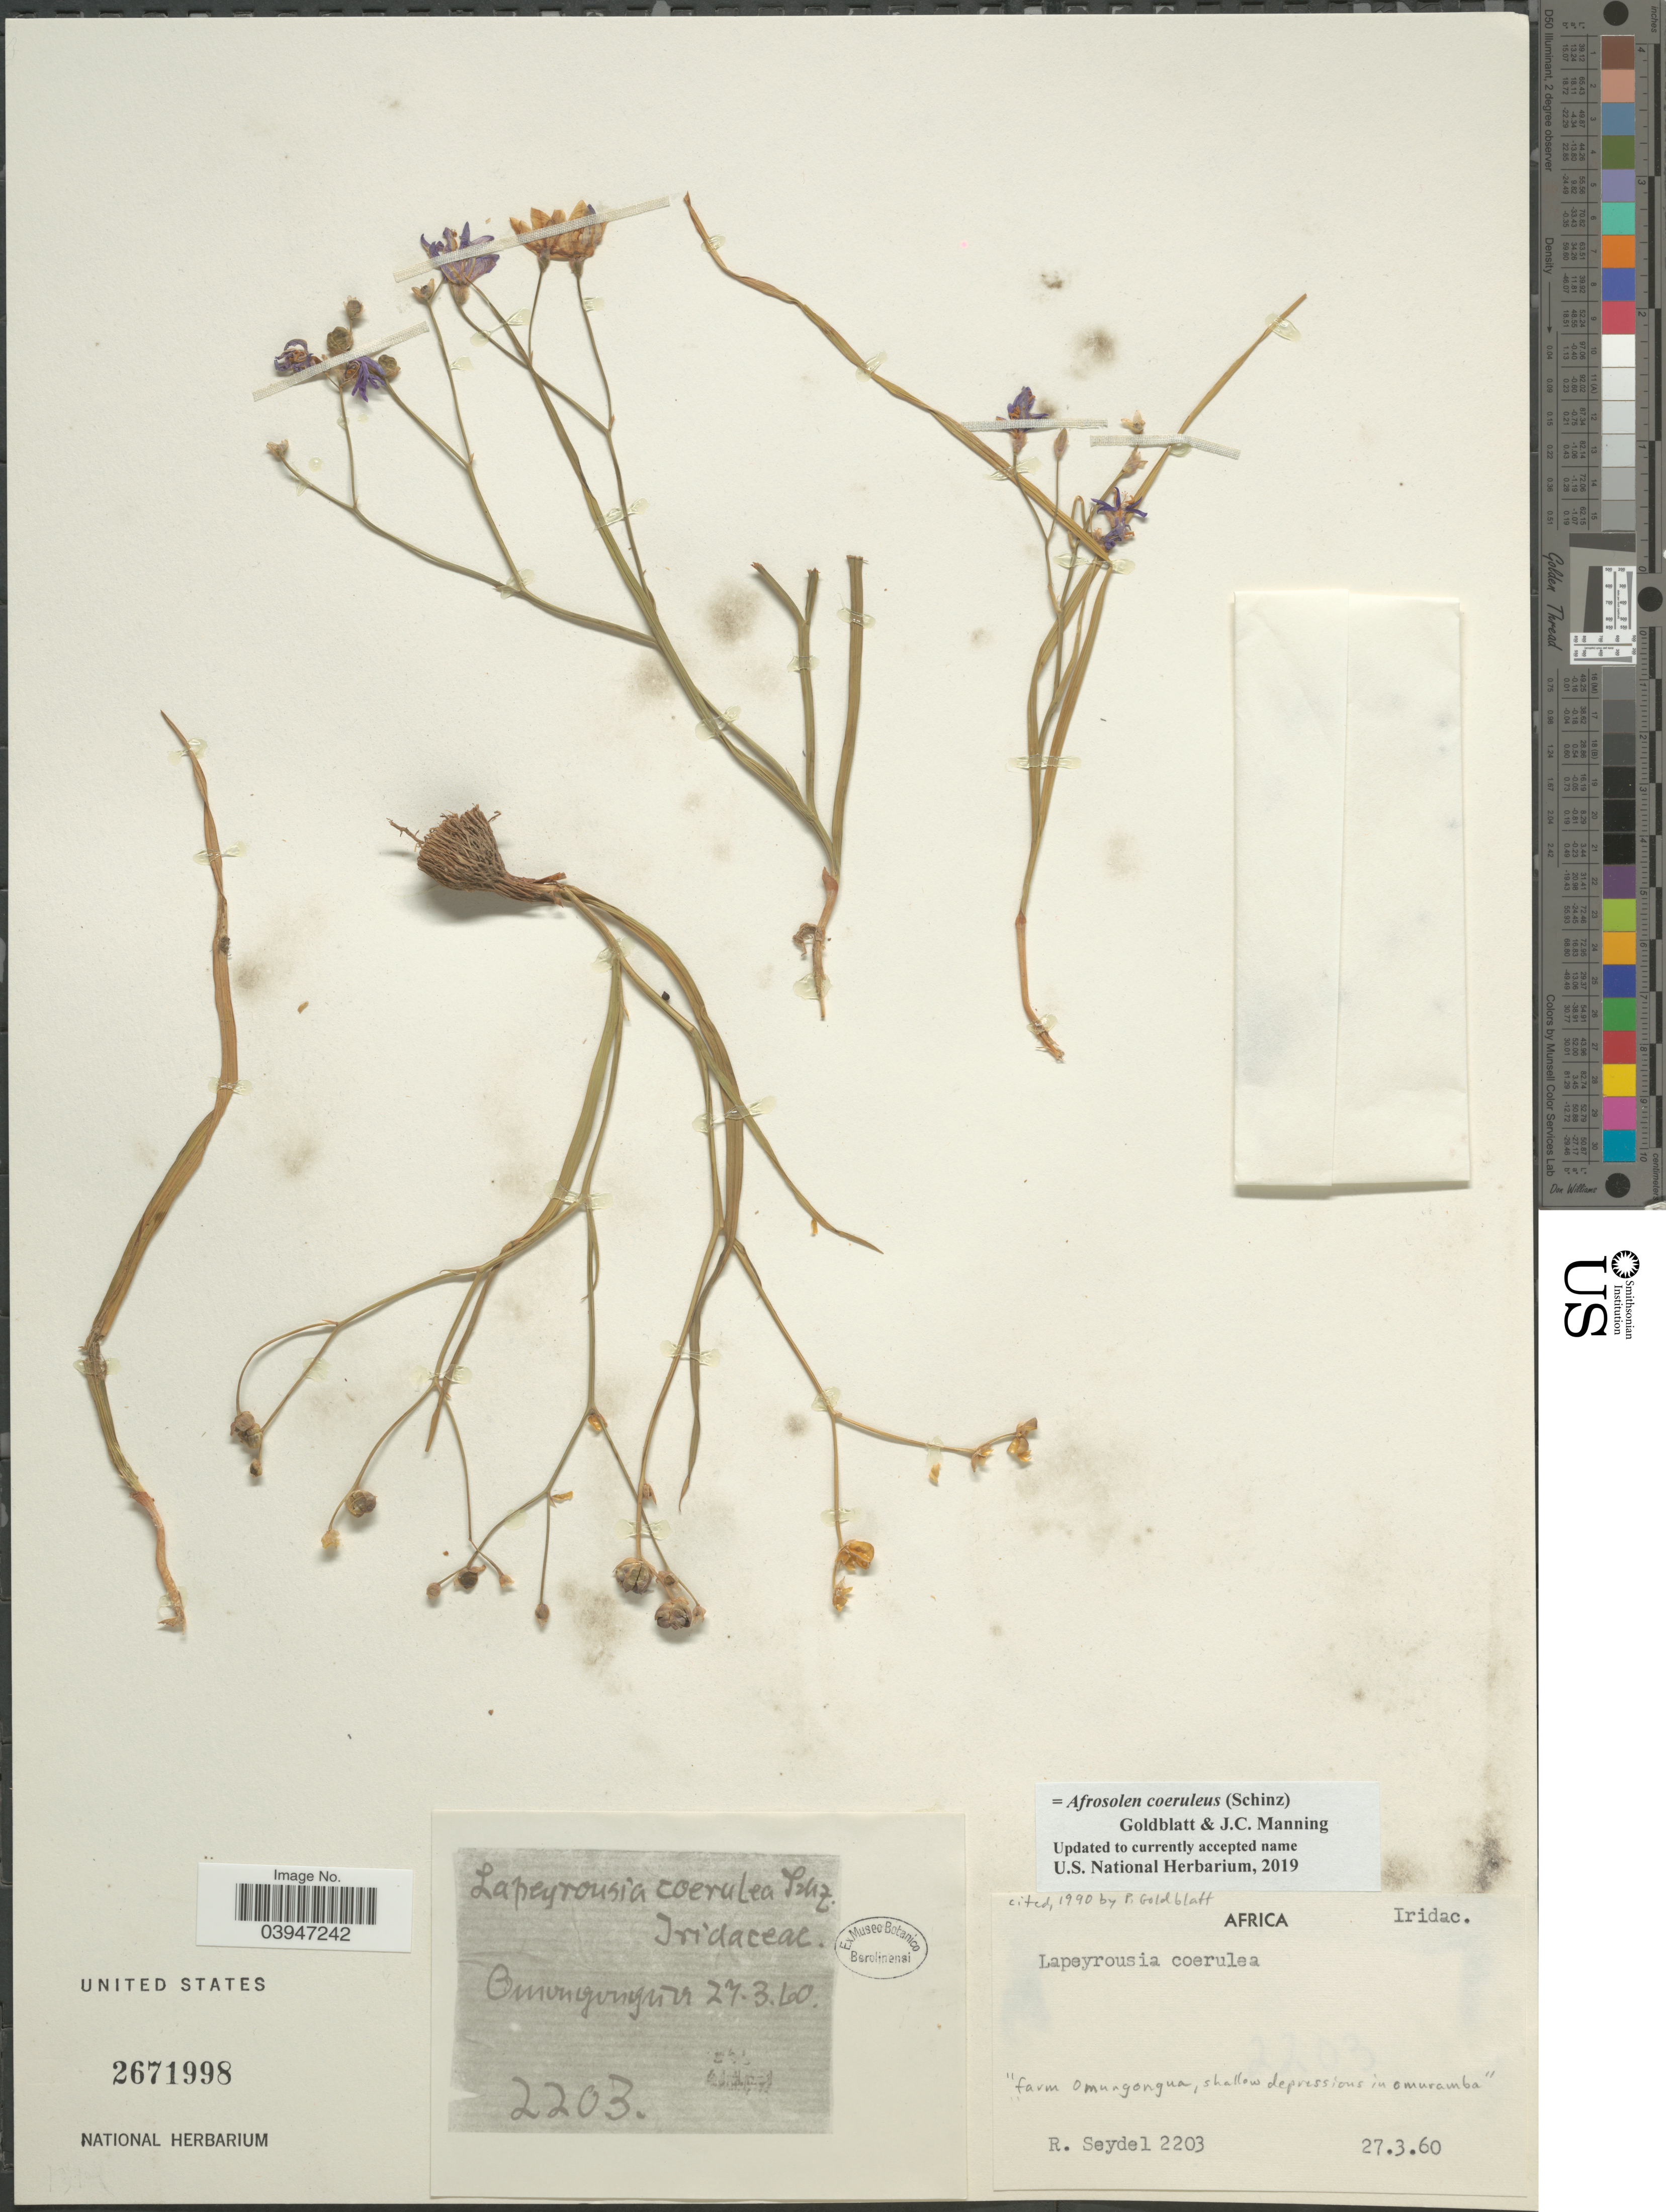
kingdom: Plantae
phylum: Tracheophyta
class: Liliopsida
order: Asparagales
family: Iridaceae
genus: Afrosolen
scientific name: Afrosolen coeruleus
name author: (Schinz) Goldblatt & J.C. Manning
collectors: R. Seydel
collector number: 2203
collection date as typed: Transcribed d/m/y: 27/3/60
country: Namibia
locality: Africa. "farm Omungongua".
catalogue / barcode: US 2671998